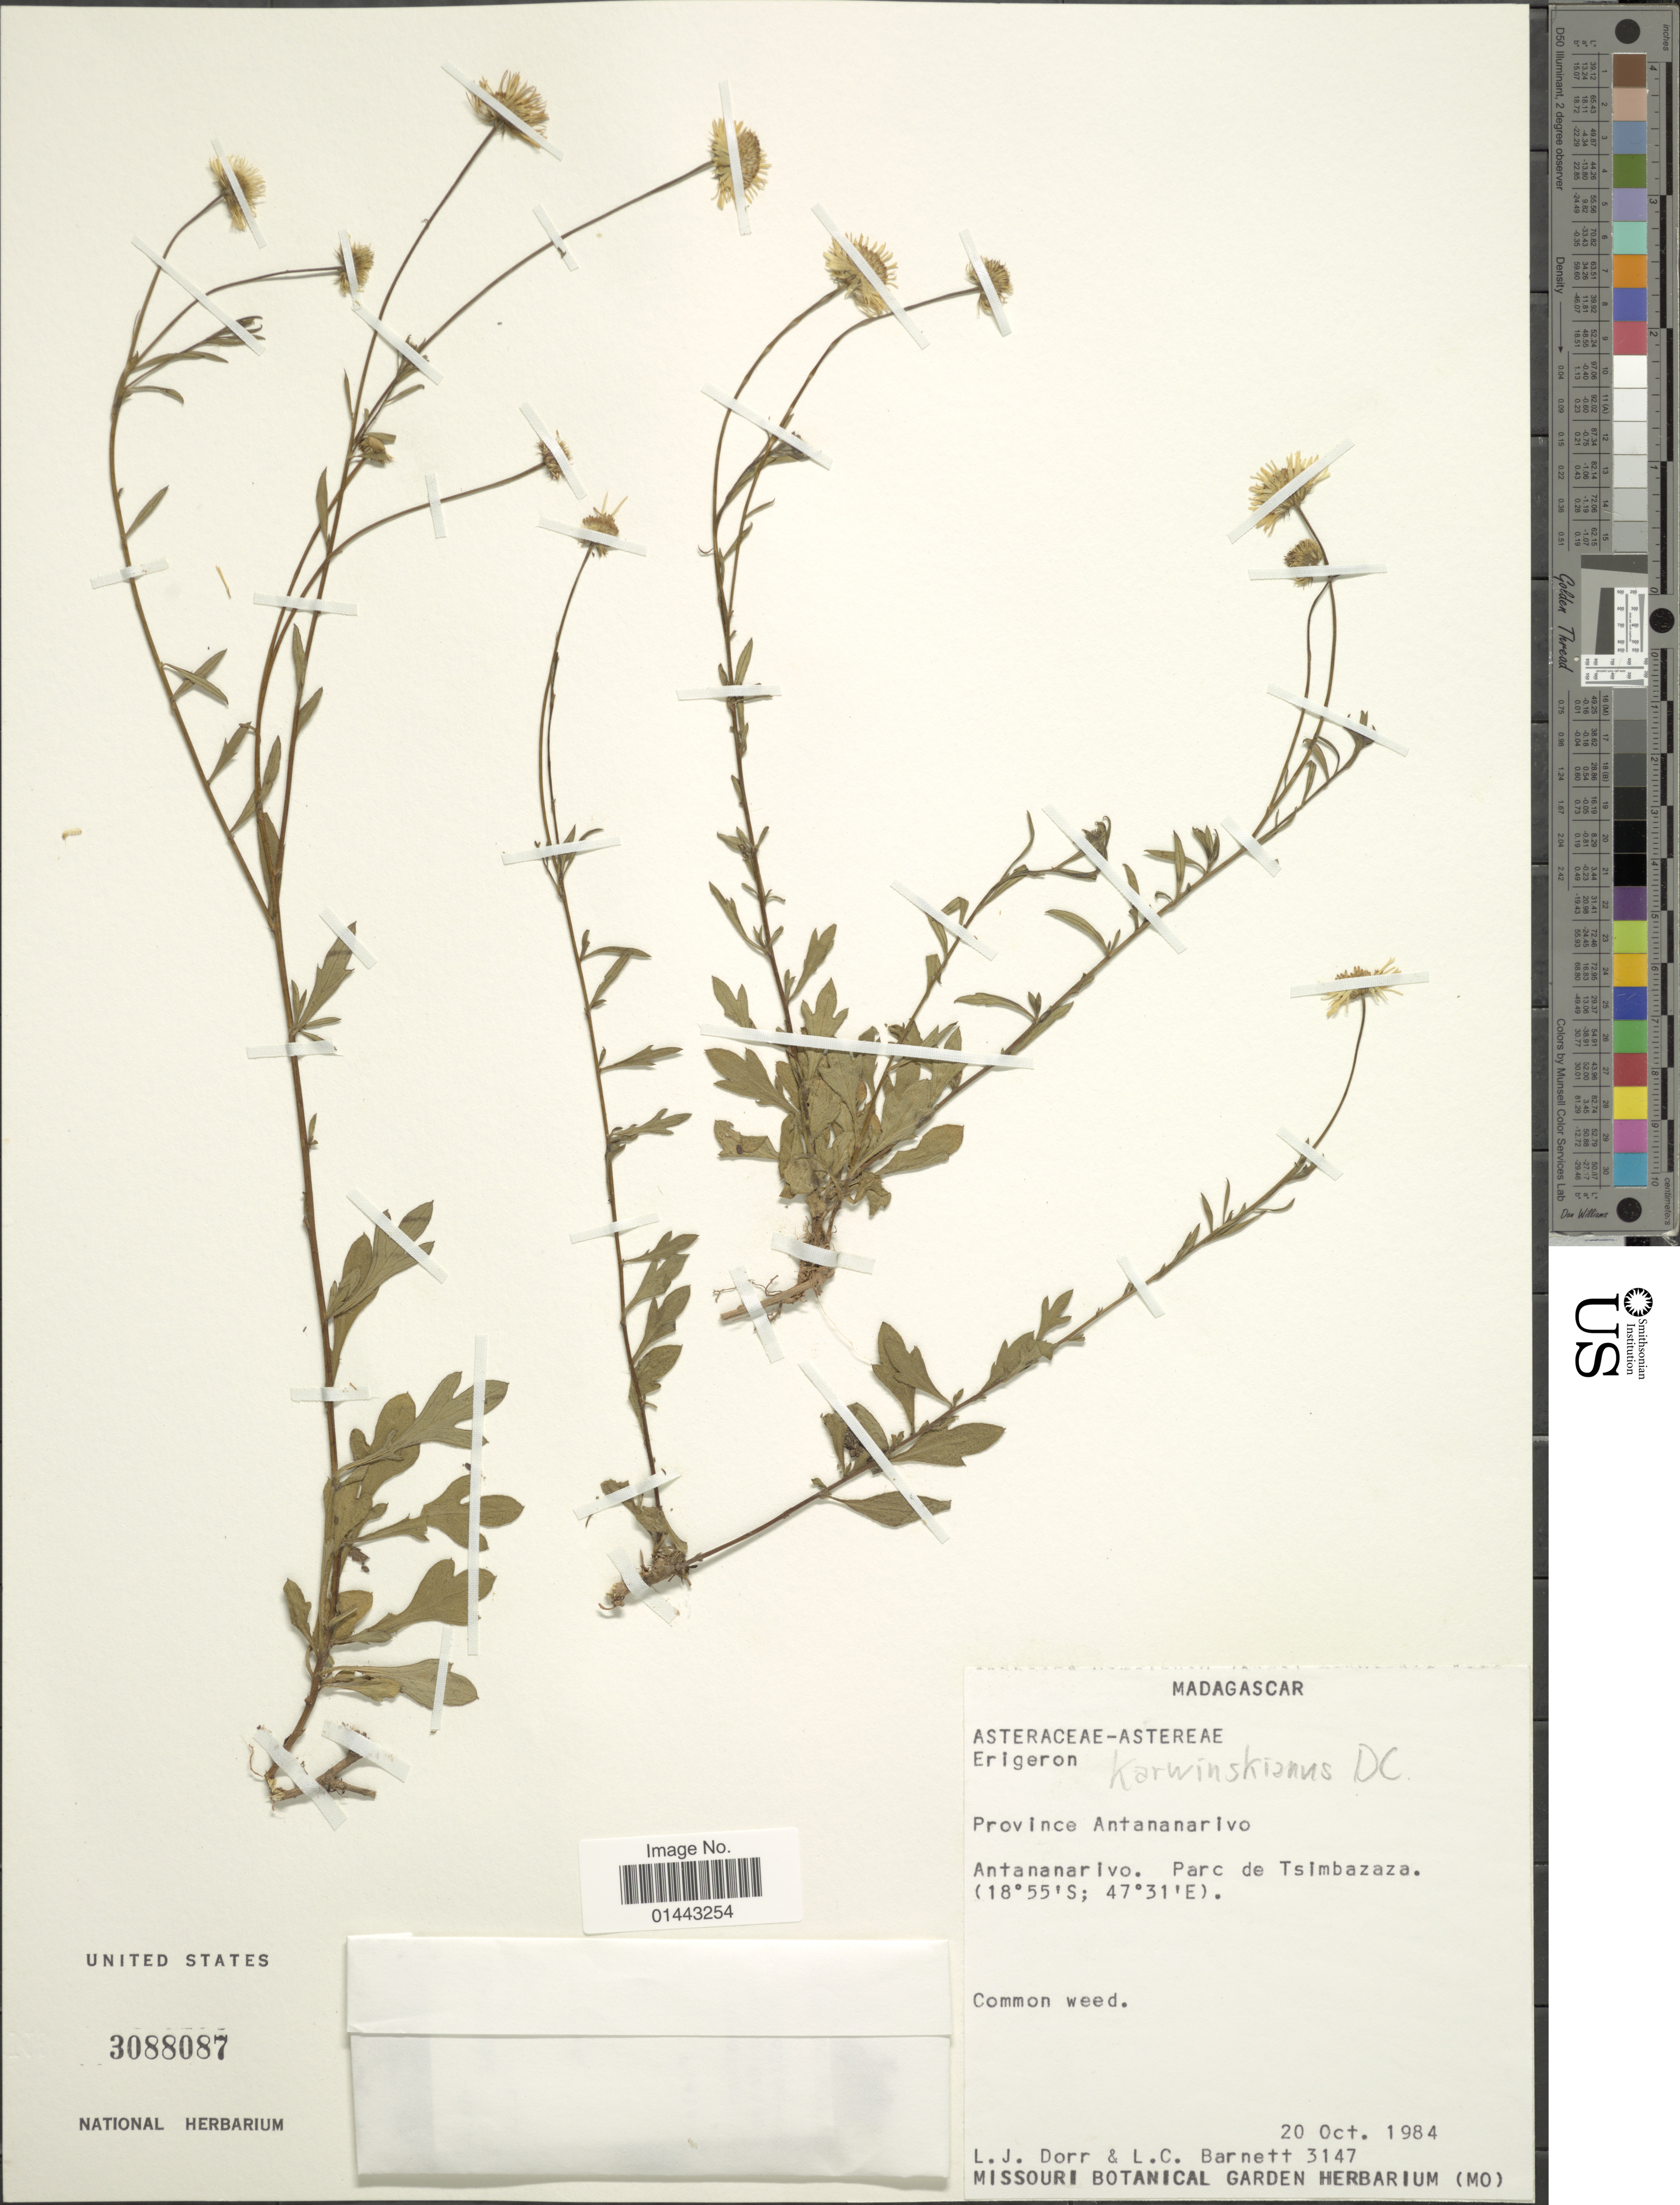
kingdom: Plantae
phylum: Tracheophyta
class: Magnoliopsida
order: Asterales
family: Asteraceae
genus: Erigeron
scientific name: Erigeron karvinskianus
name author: DC.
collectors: L. J. Dorr & L. C. Barnett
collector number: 3147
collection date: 1984-10-20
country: Madagascar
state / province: Analamanga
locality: Antananarivo, Parc de Tsimbazaza.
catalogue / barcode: US 3088087